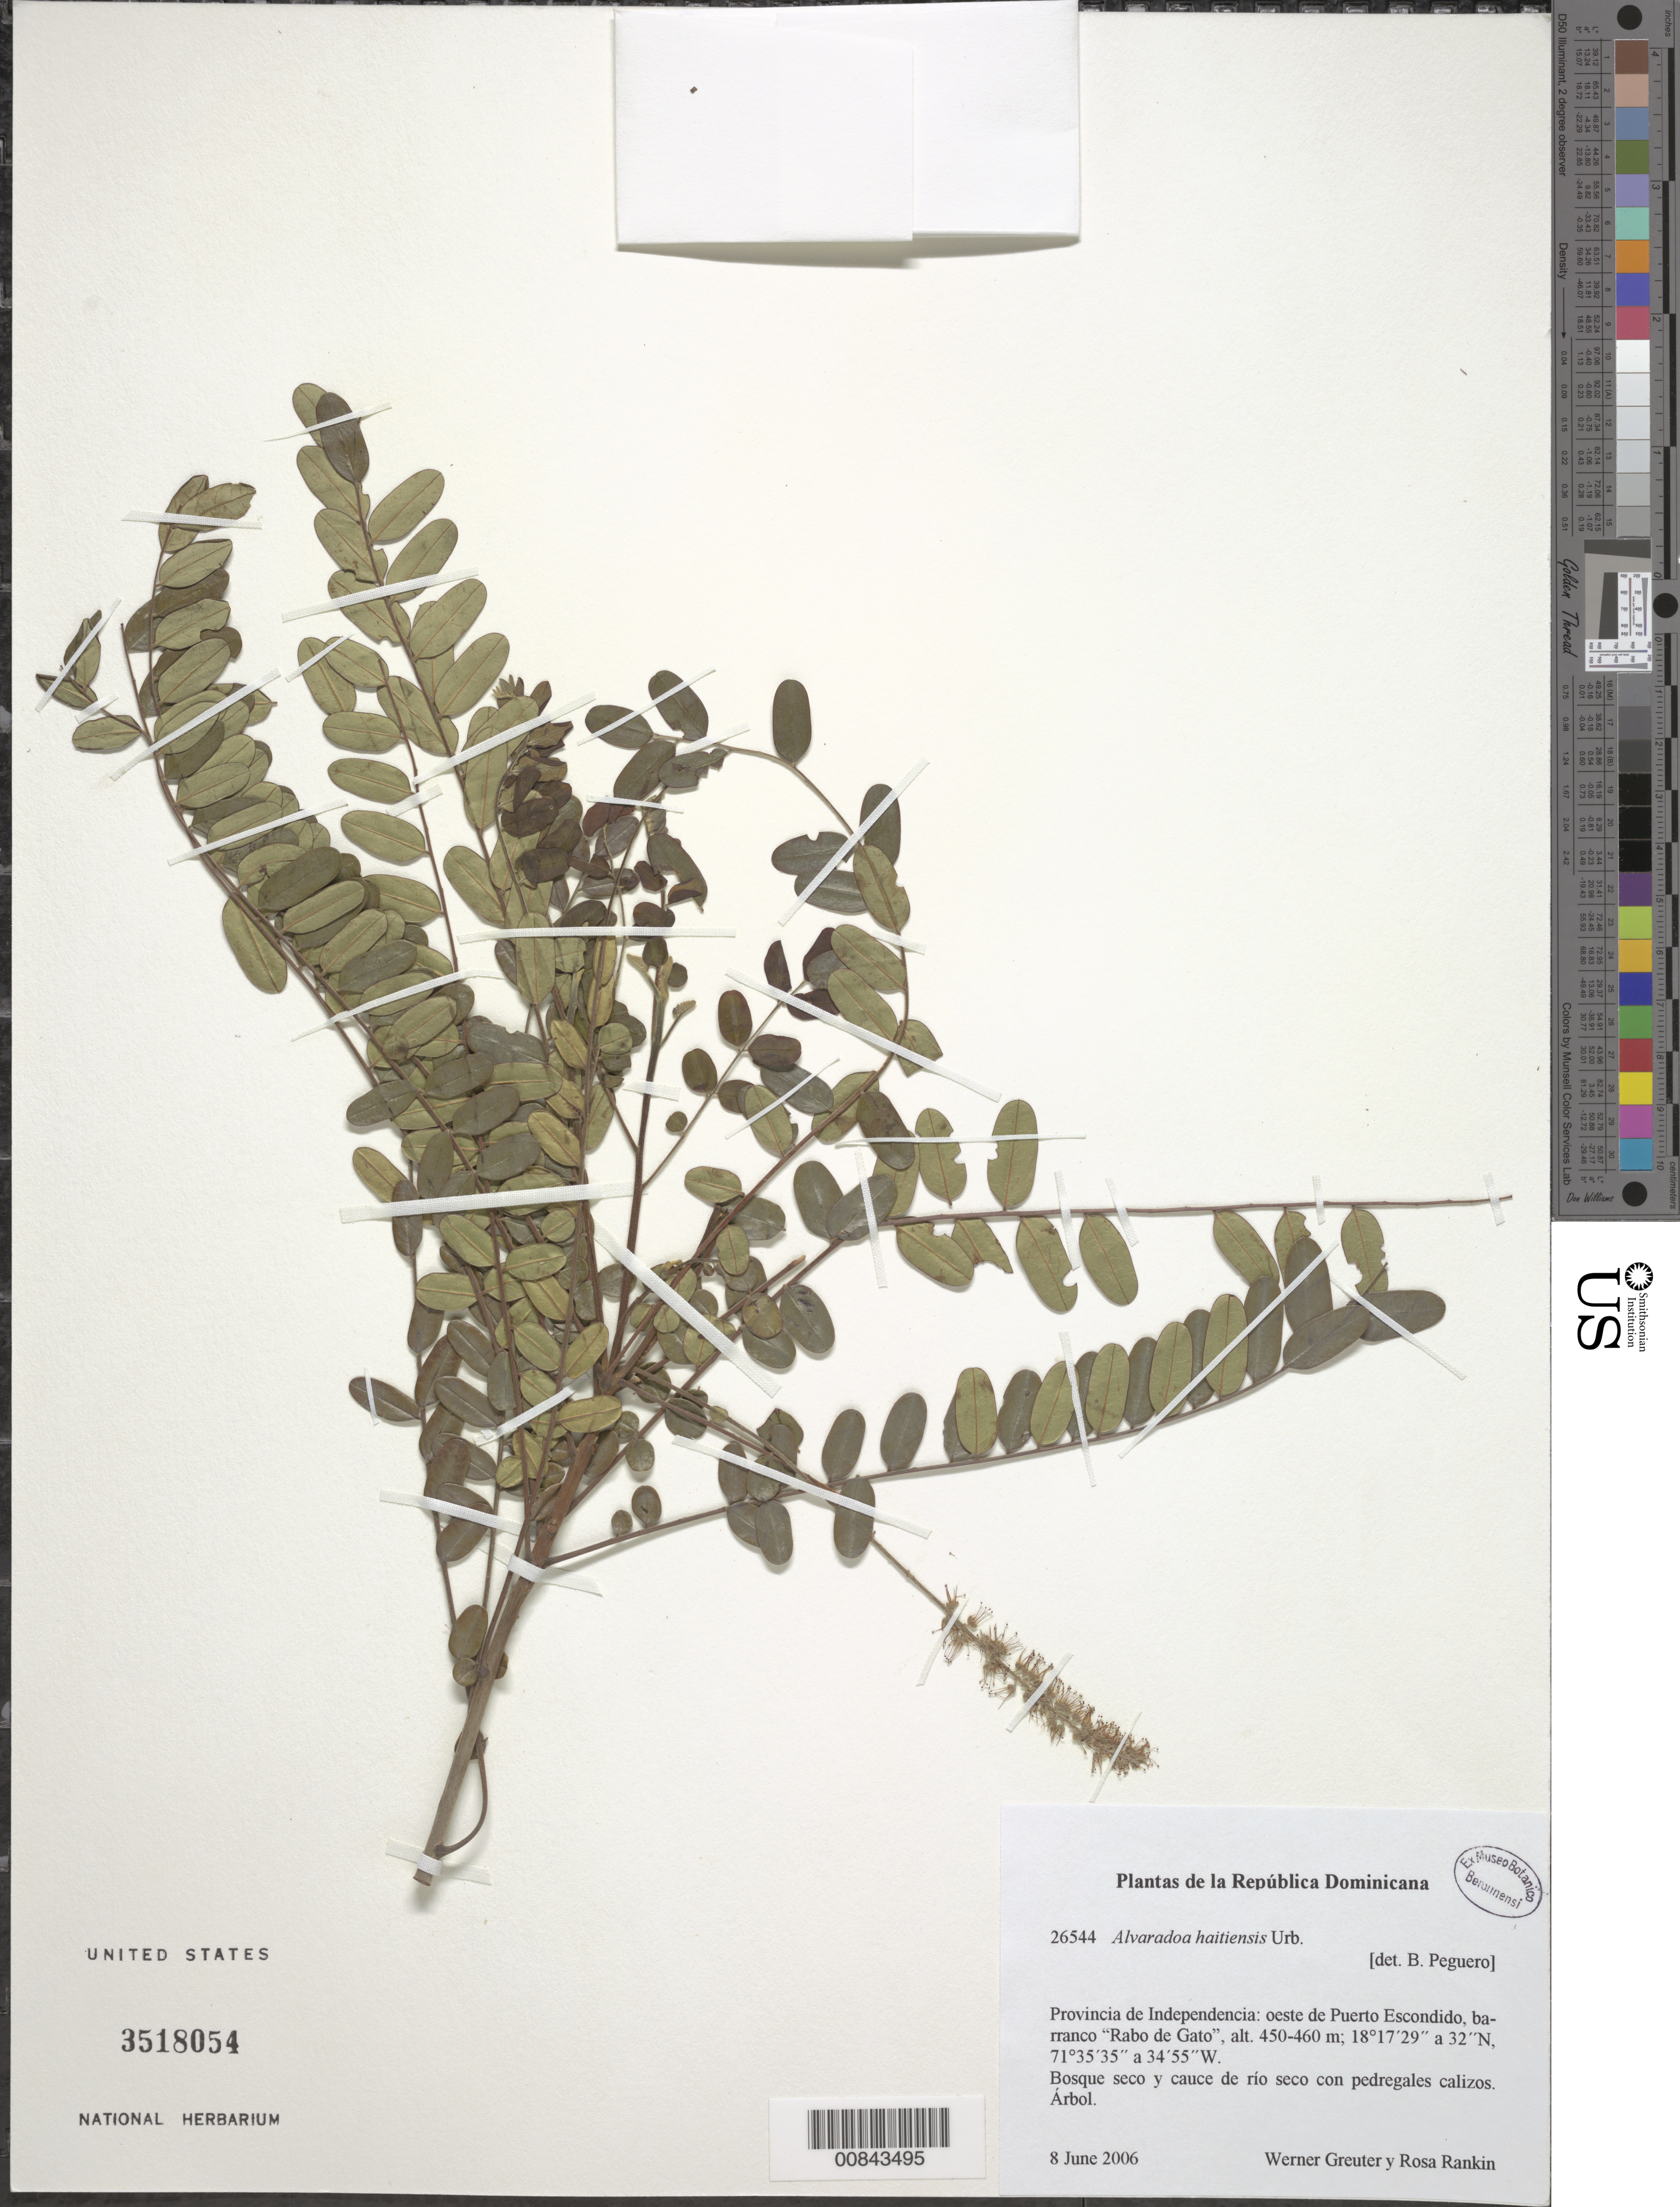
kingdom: Plantae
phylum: Tracheophyta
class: Magnoliopsida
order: Picramniales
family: Picramniaceae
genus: Alvaradoa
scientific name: Alvaradoa haitiensis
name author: Urb.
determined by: Perguero, B.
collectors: W. Greuter & R. Rankin Rodriguez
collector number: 26544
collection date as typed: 08 Jun 2006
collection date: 2006-06-08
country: Dominican Republic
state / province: Independencia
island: Hispaniola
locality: oeste de Puerto Escondido, barranco "Rabo de Gato".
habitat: Bosque seco y cauce de rio seco con pedregales calizos.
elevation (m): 450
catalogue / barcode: US 3518054